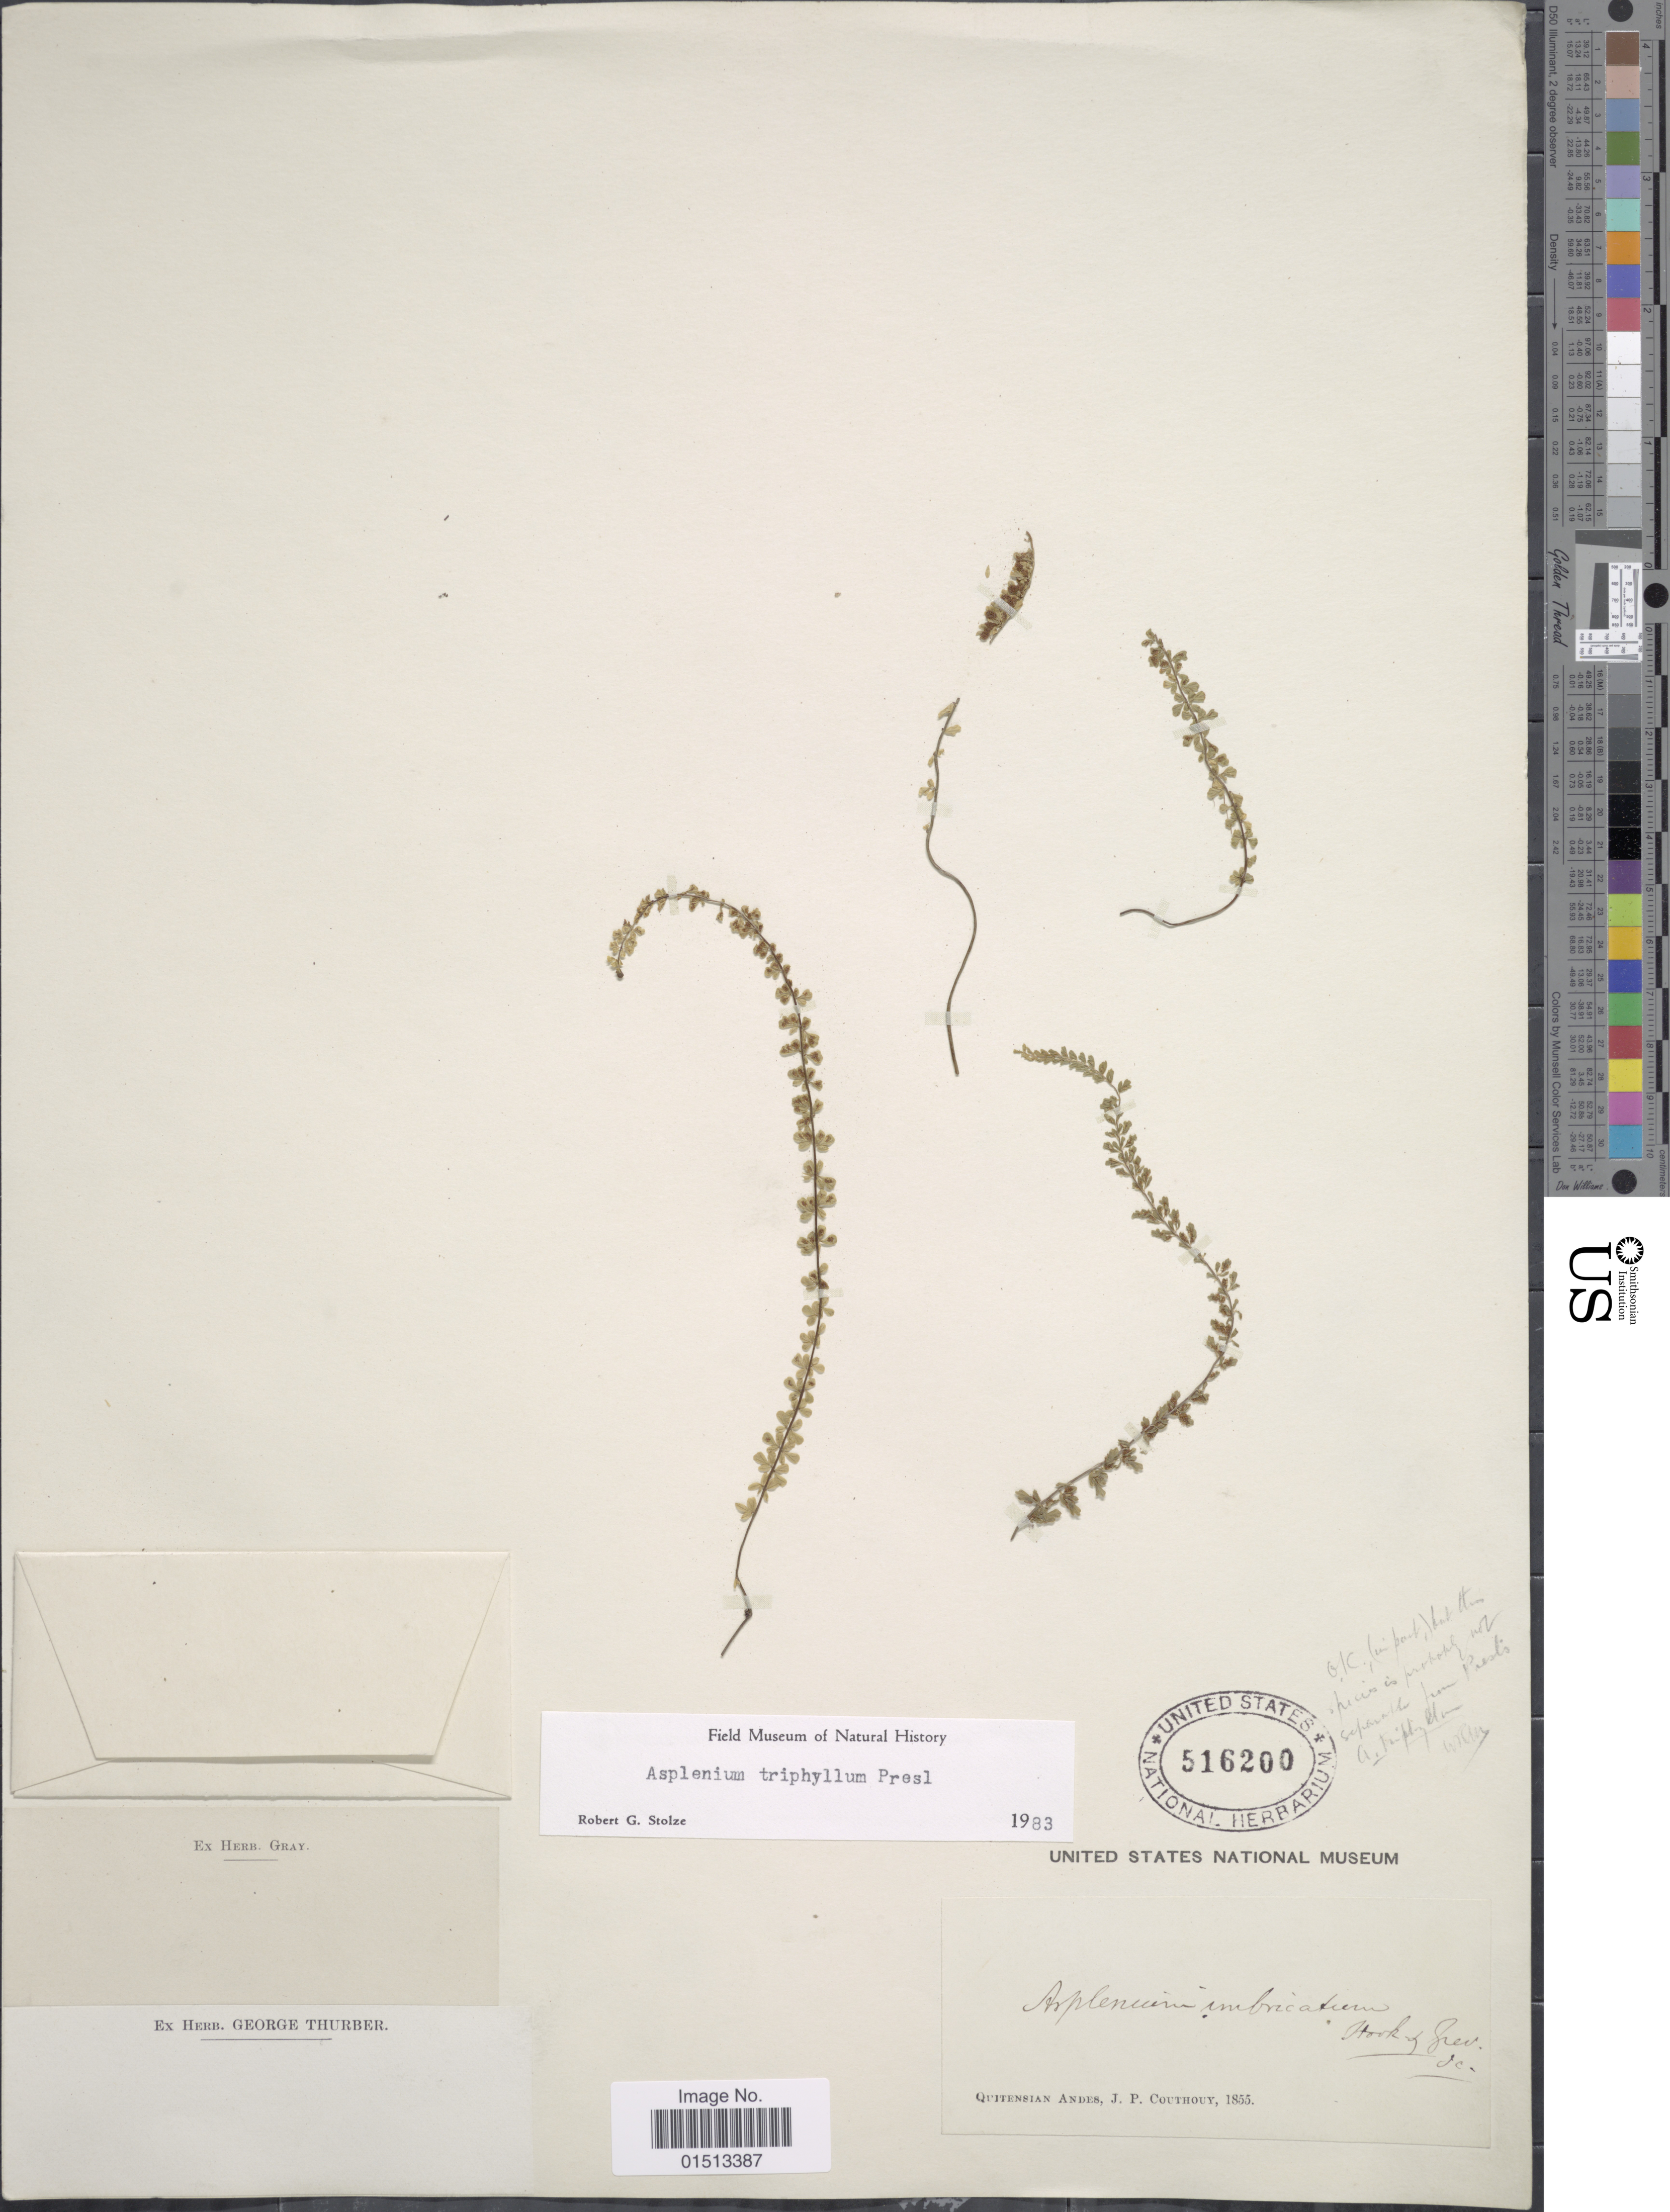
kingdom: Plantae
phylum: Tracheophyta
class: Polypodiopsida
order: Polypodiales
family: Aspleniaceae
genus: Asplenium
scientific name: Asplenium triphyllum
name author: C. Presl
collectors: J. Couthouy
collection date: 1855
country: Ecuador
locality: Quitensian Andes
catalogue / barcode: US 516200